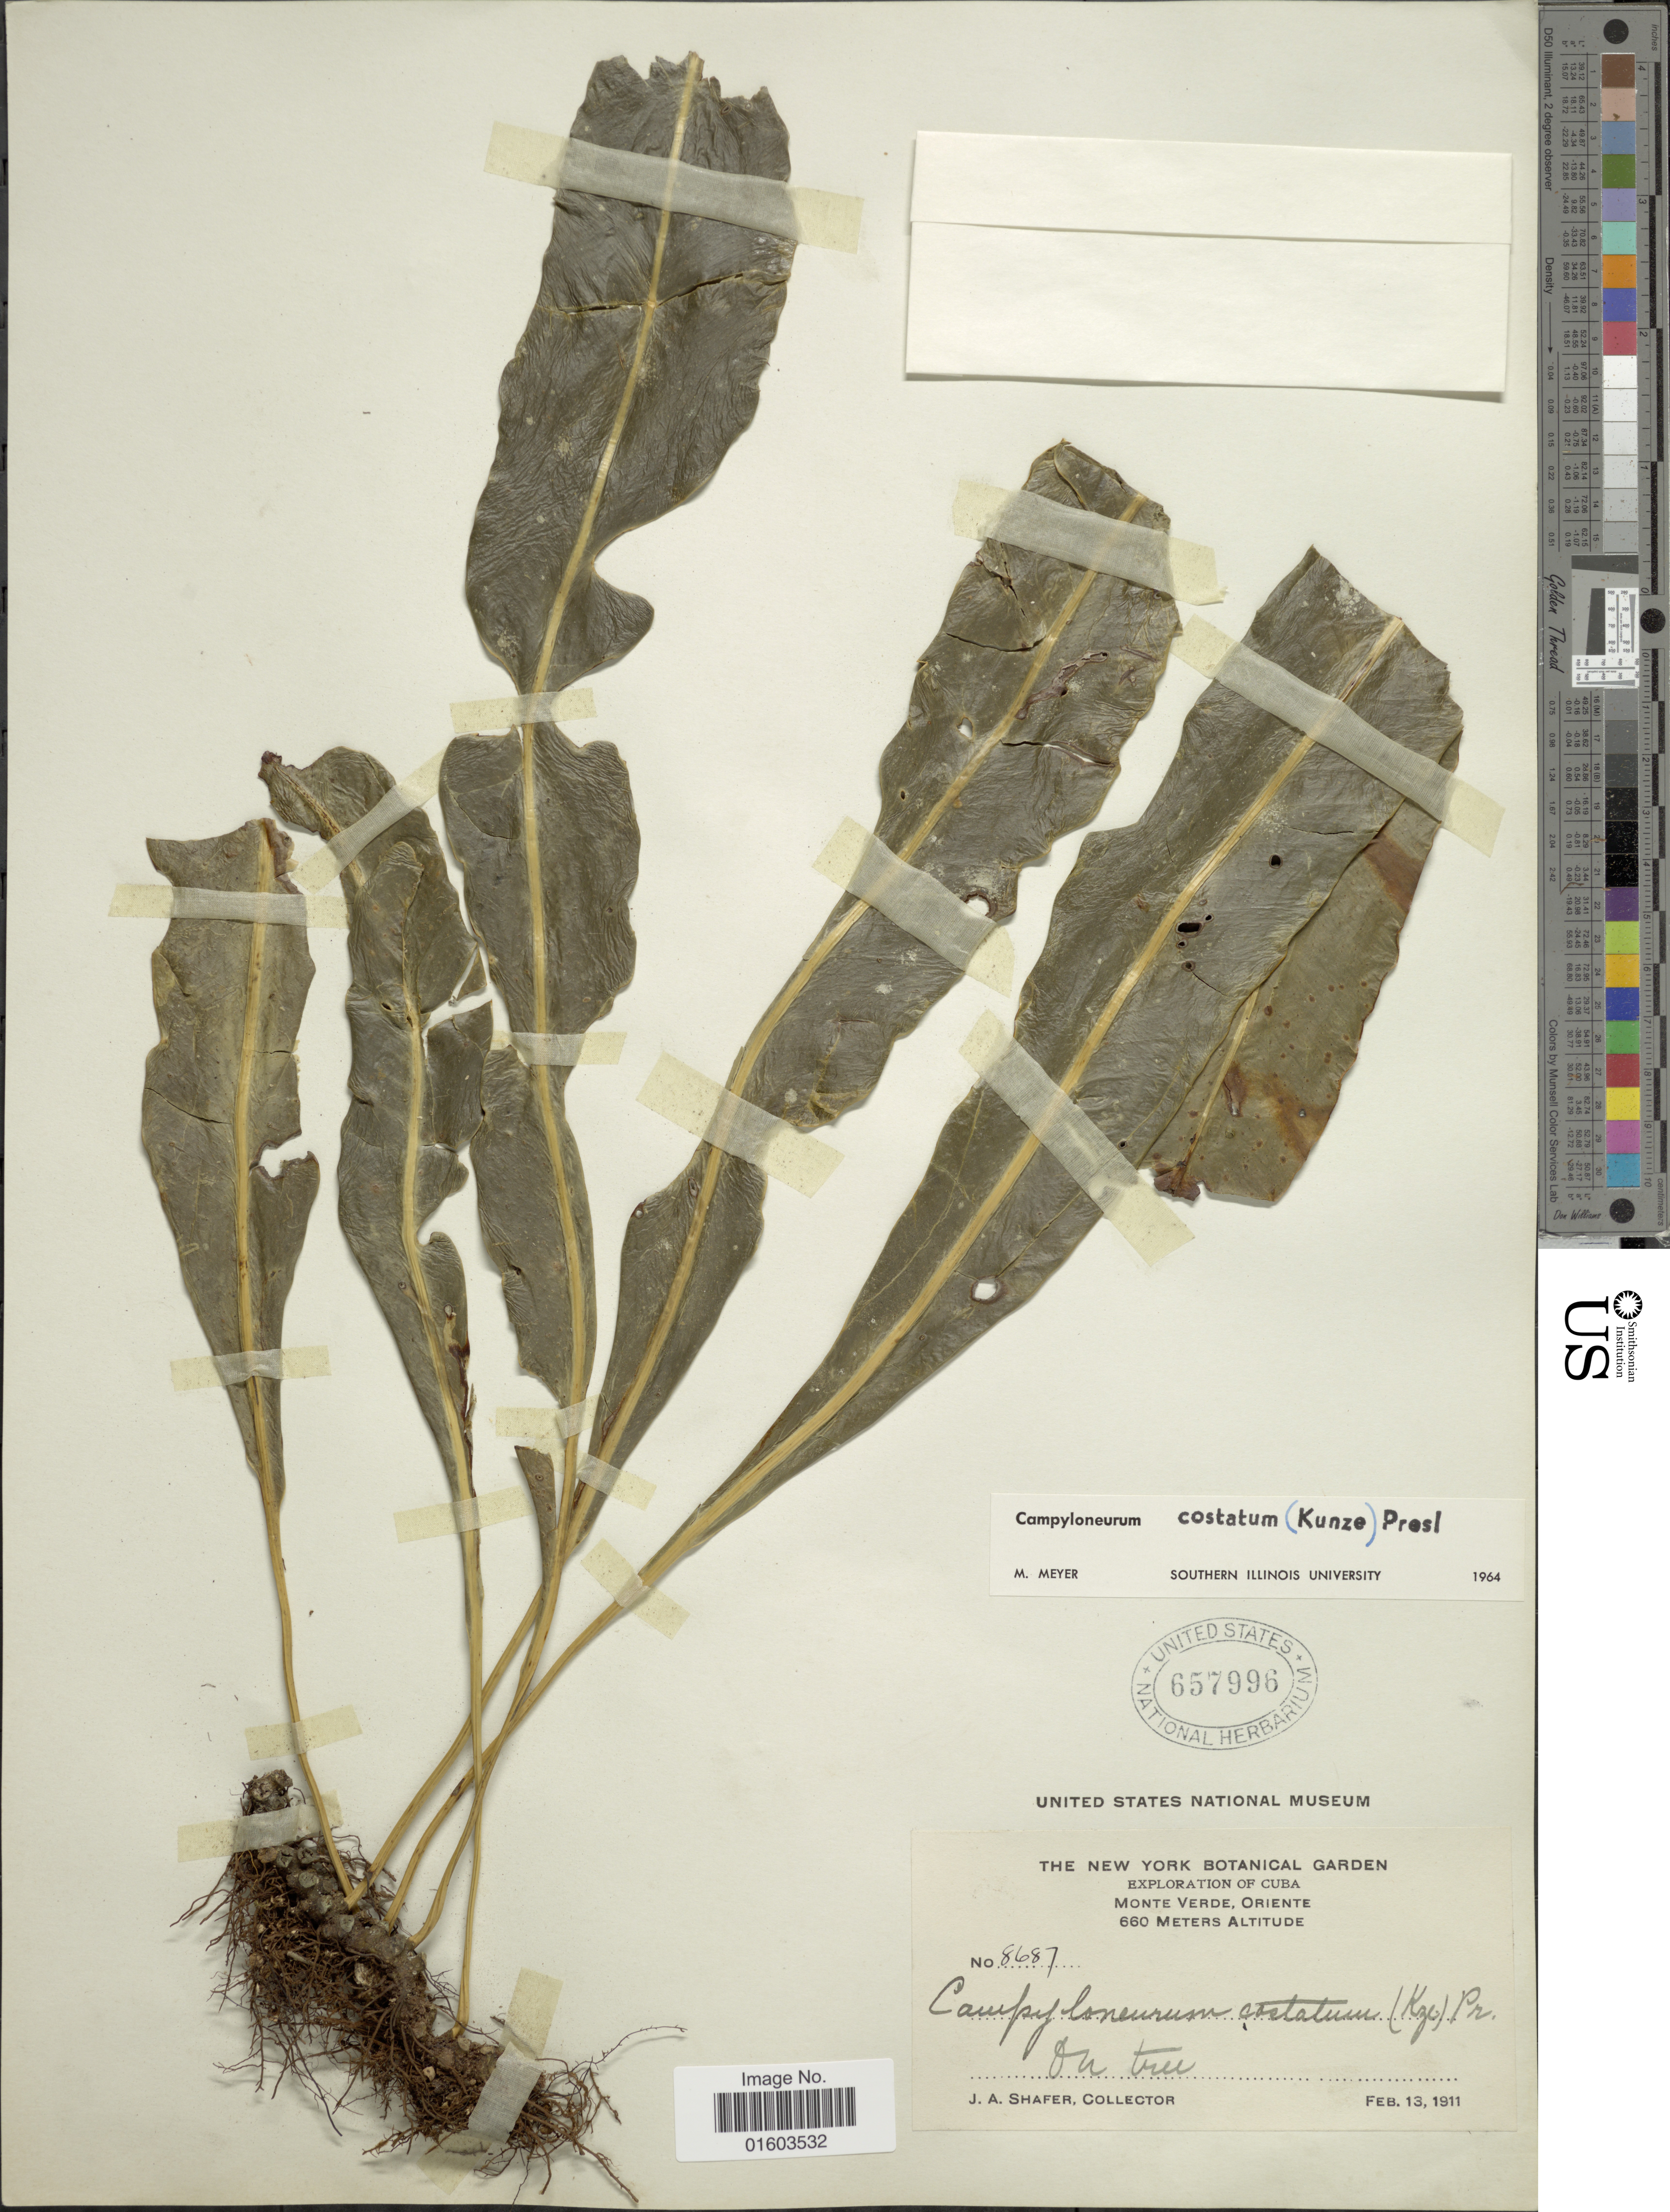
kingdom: Plantae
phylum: Tracheophyta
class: Polypodiopsida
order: Polypodiales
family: Polypodiaceae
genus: Campyloneurum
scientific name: Campyloneurum costatum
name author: (Kunze) C. Presl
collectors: J. A. Shafer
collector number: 8687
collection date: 1911-02-13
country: Cuba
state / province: Oriente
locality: Monte Verde, Oriente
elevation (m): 660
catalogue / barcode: US 657996